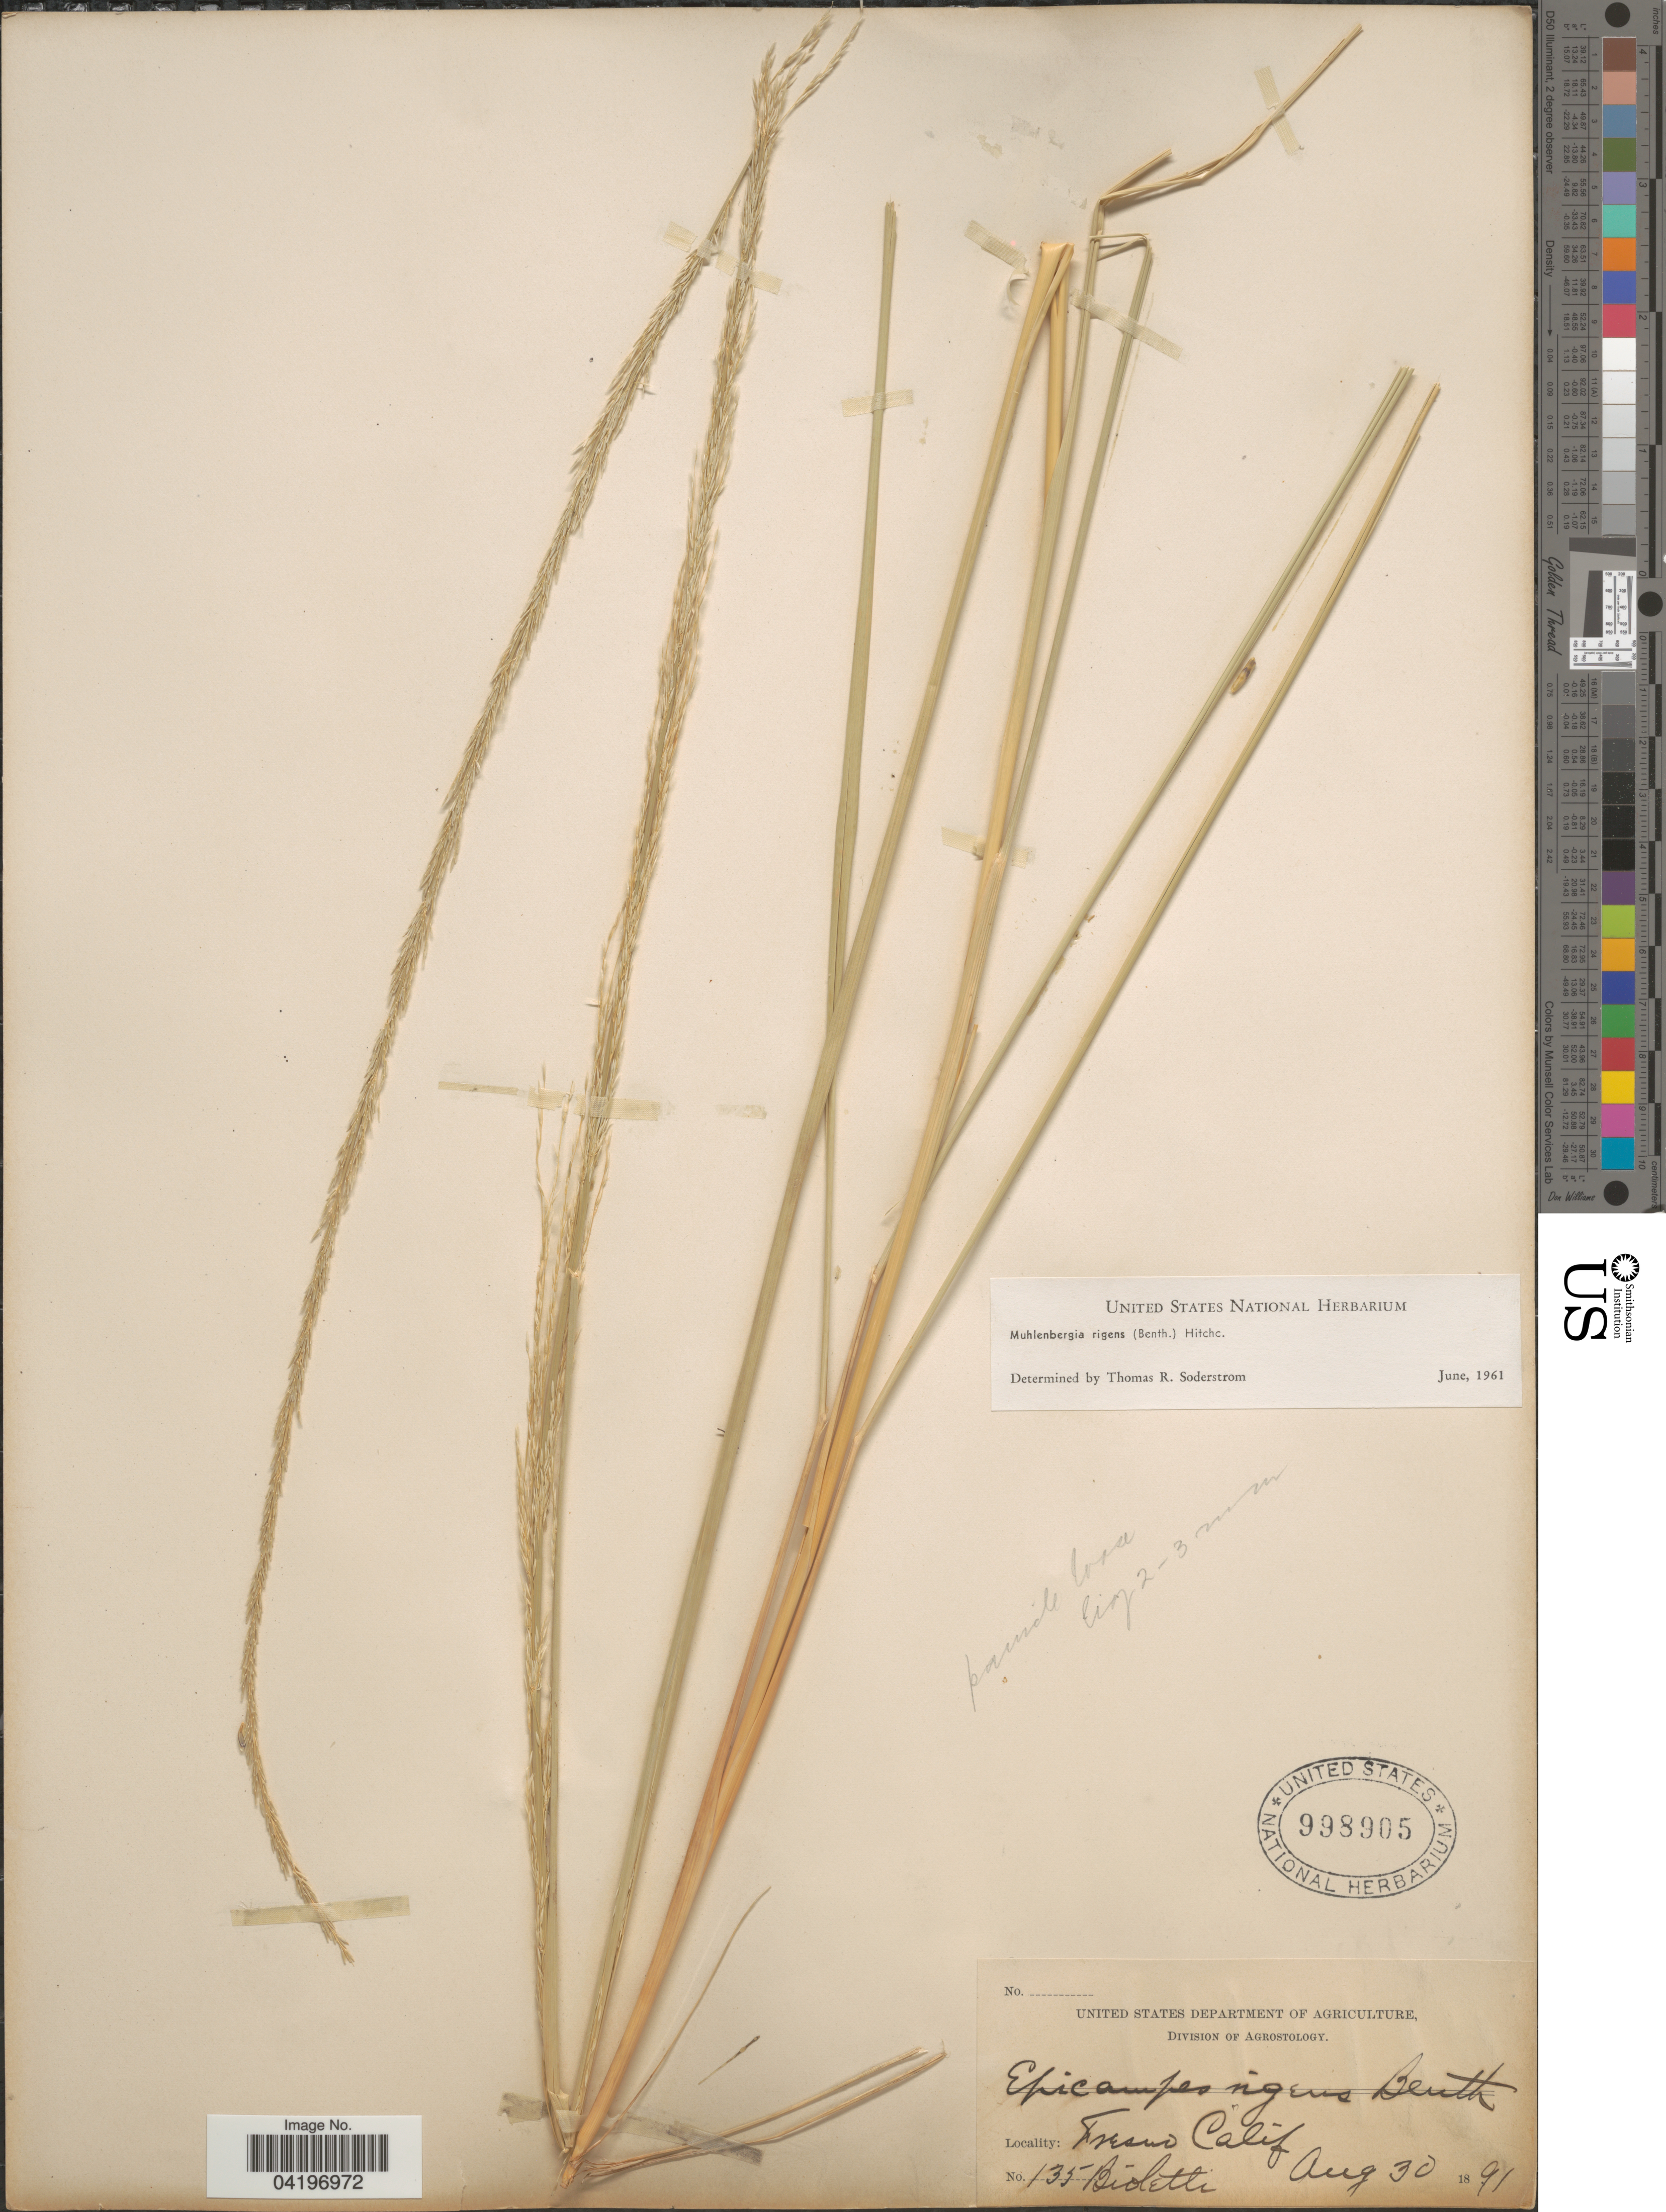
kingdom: Plantae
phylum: Tracheophyta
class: Liliopsida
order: Poales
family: Poaceae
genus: Muhlenbergia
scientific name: Muhlenbergia rigens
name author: (Benth.) Hitchc.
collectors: -- Bioletti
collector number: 135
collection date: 1891-08-30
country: United States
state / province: California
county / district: Fresno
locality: Fresno.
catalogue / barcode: US 998905